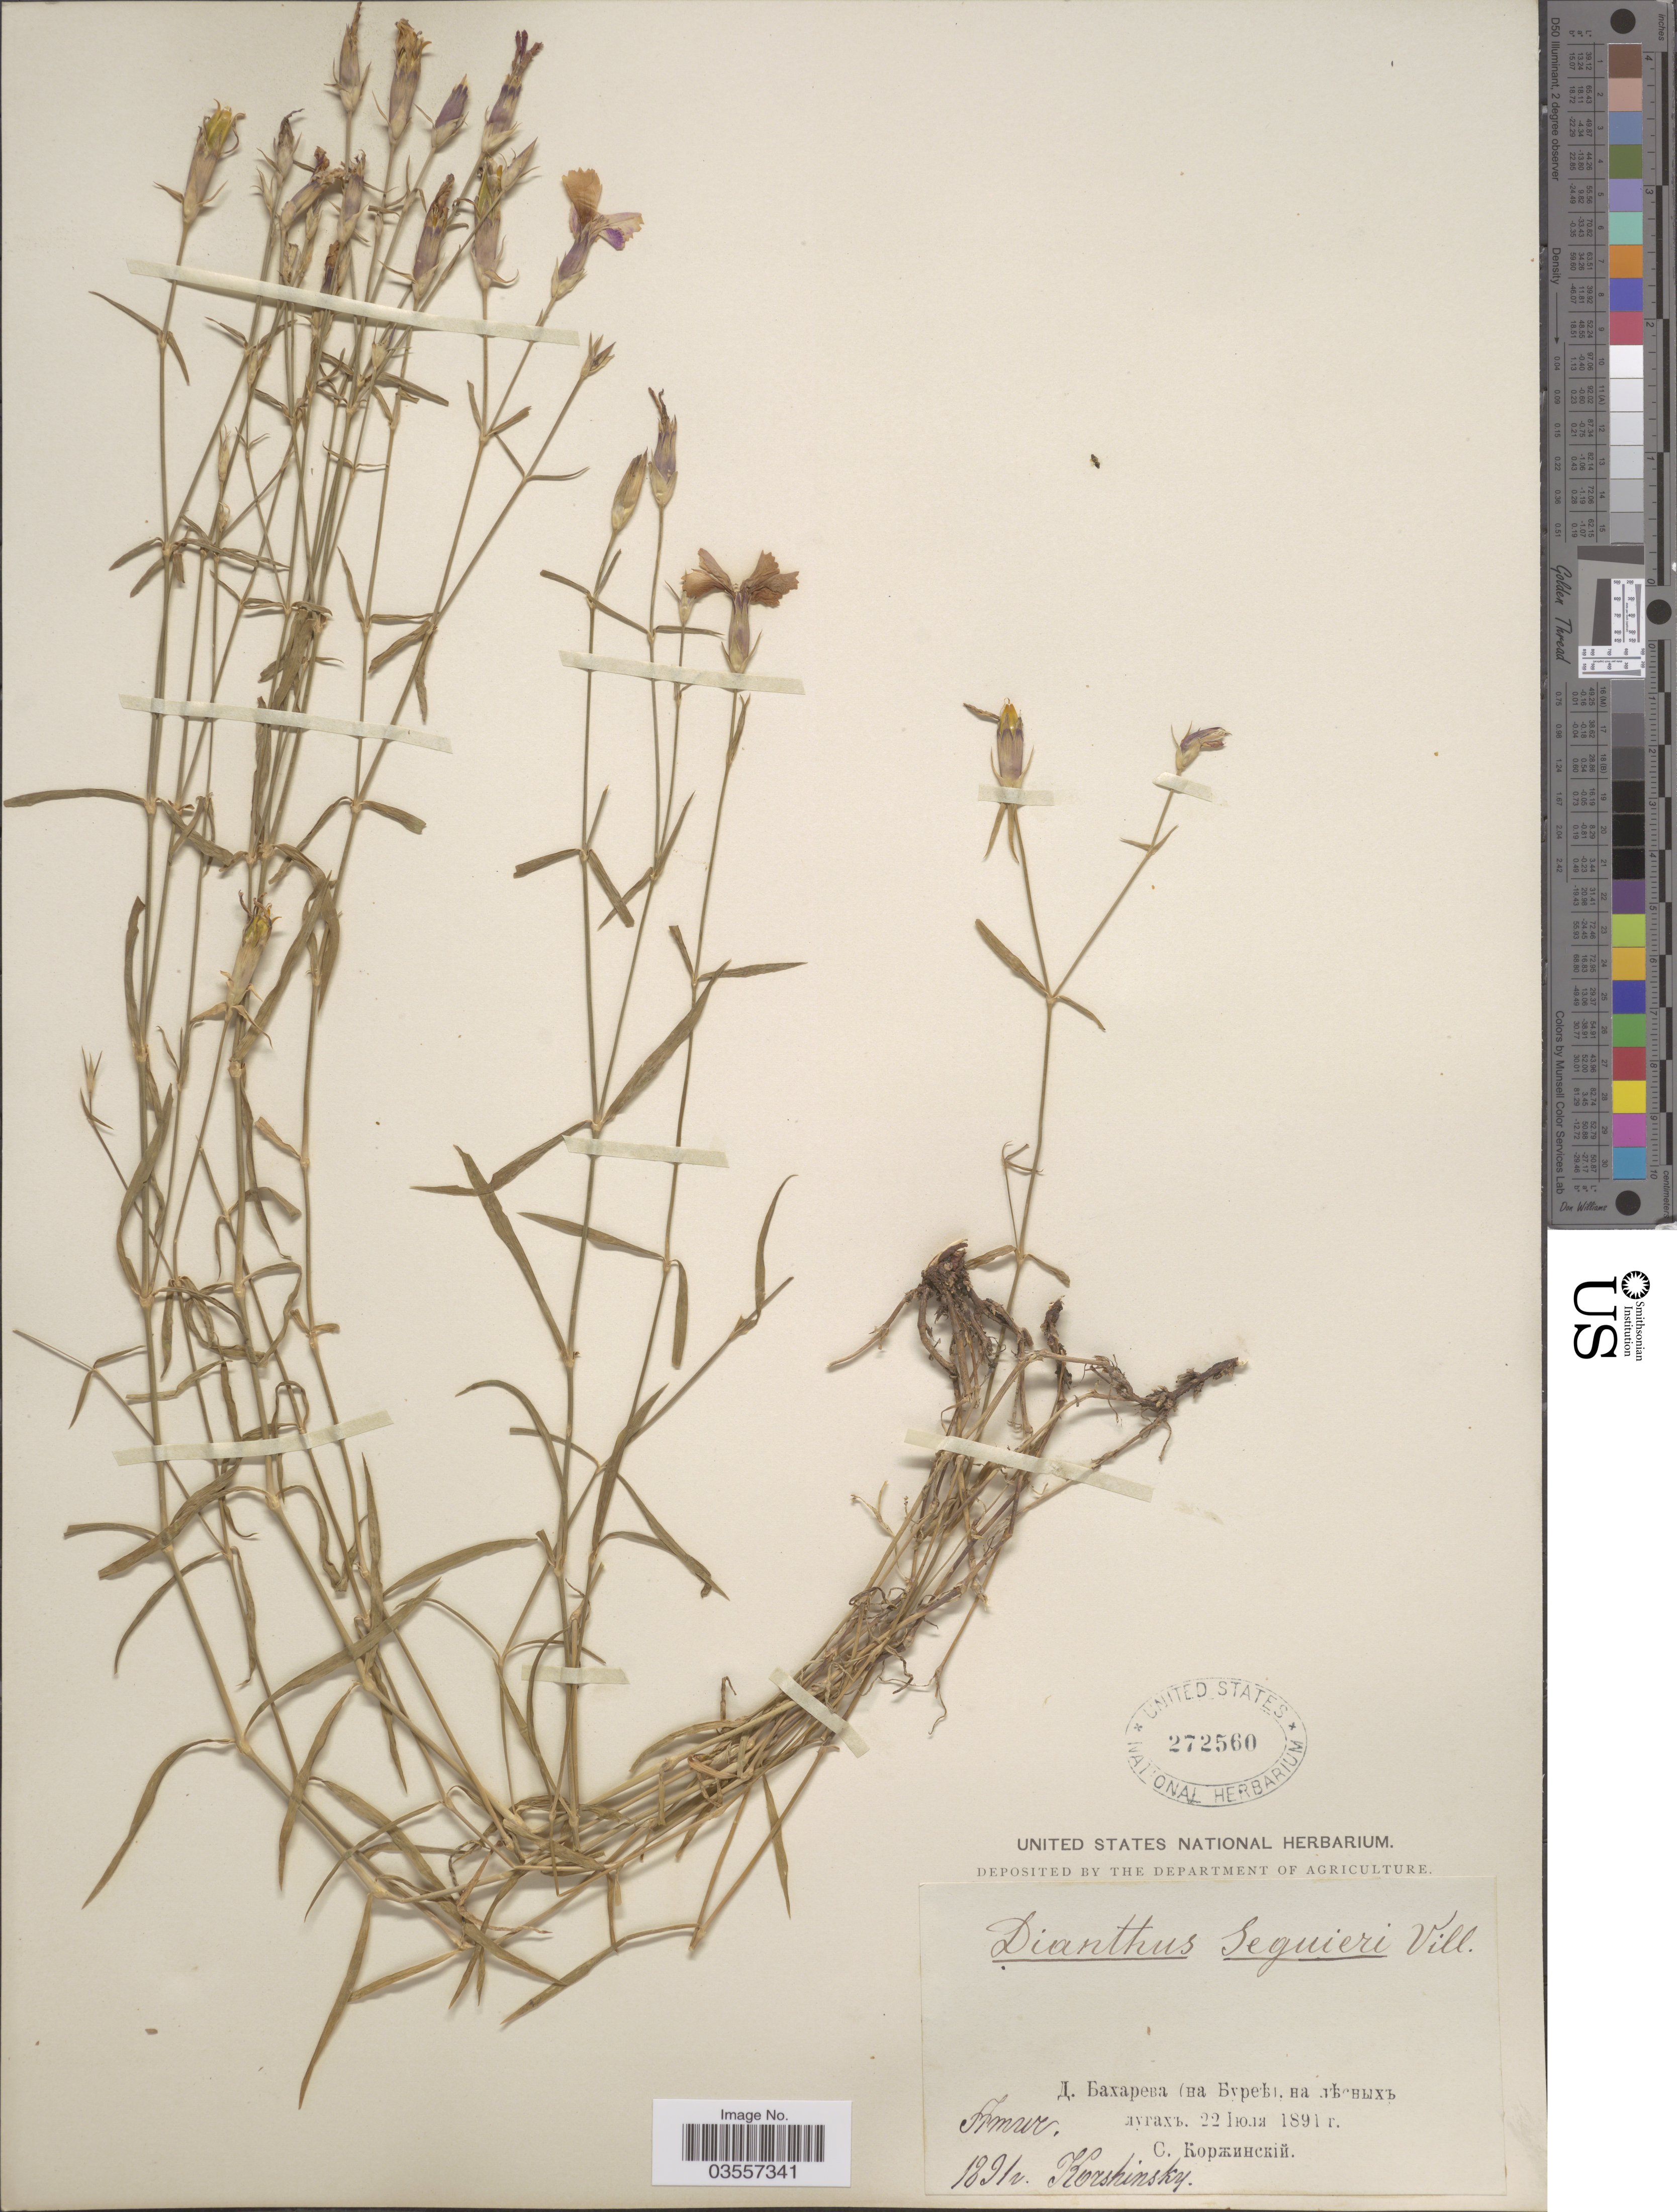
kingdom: Plantae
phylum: Tracheophyta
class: Magnoliopsida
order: Caryophyllales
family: Caryophyllaceae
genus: Dianthus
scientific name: Dianthus seguieri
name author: Vill.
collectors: S. Korzhinskiy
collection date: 1891-07-22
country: Russian Federation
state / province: Amur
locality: Village of Bakhareva (on the Bure).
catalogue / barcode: US 272560